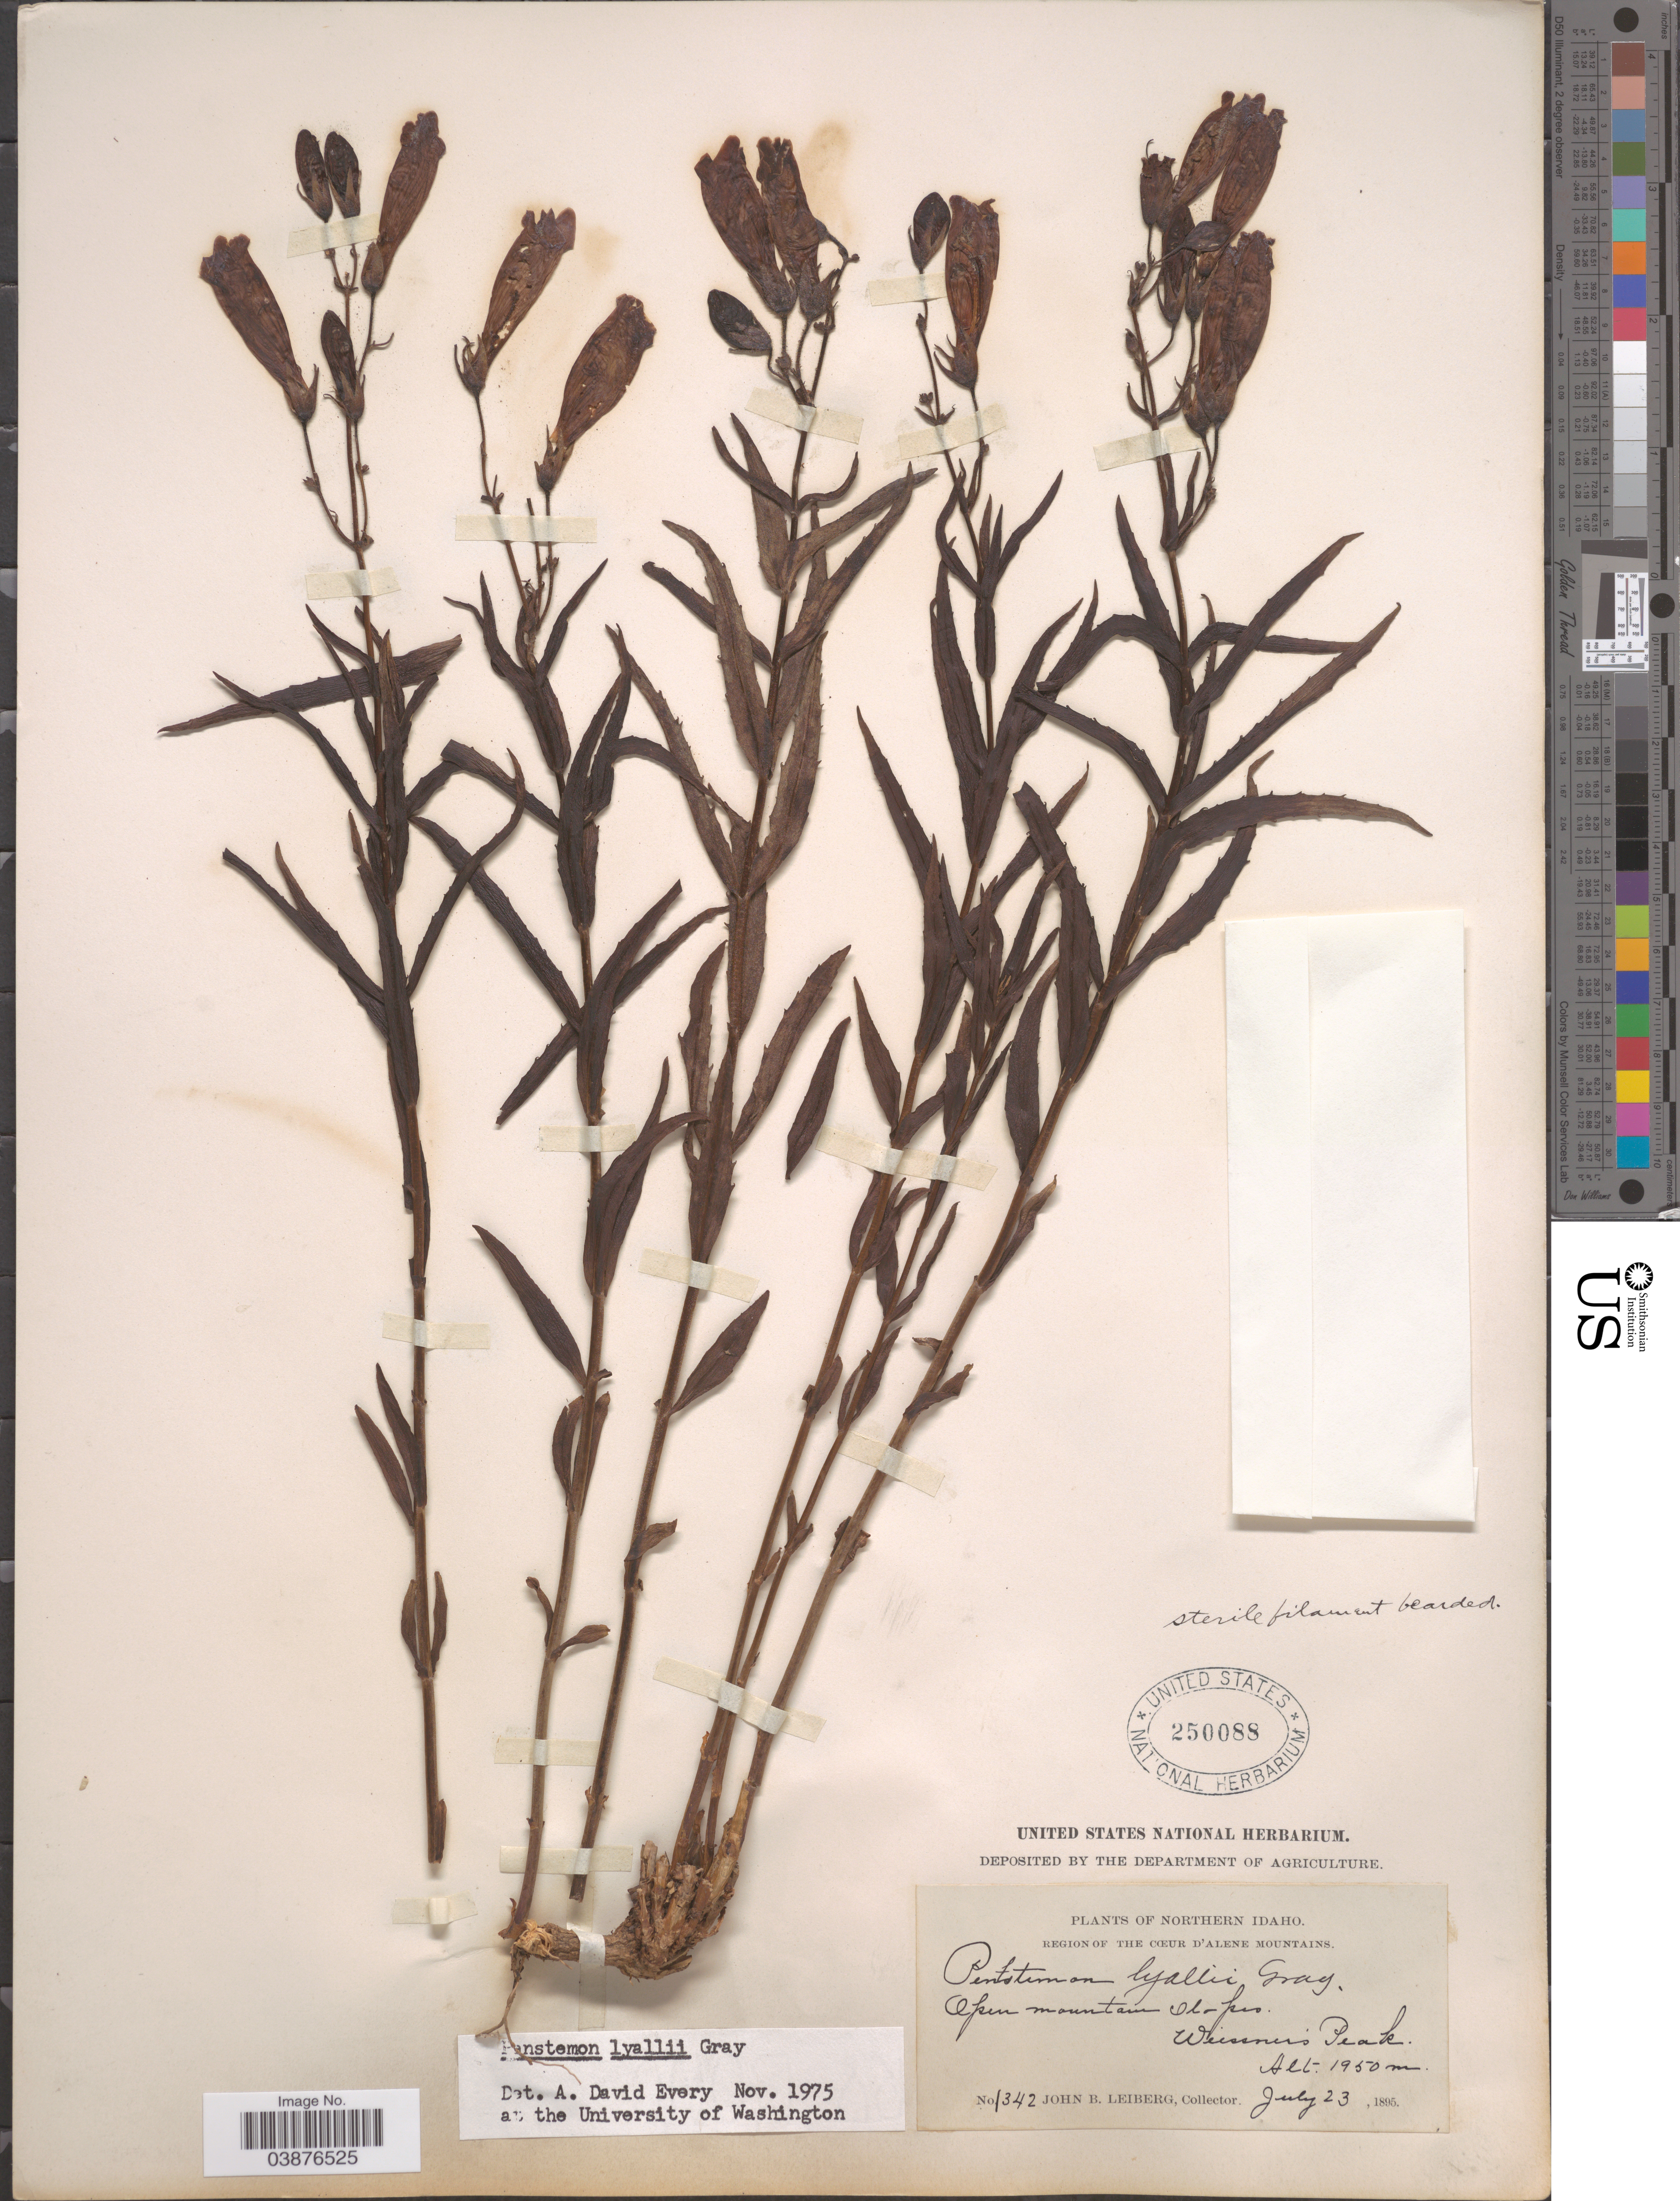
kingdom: Plantae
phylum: Tracheophyta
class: Magnoliopsida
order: Lamiales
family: Plantaginaceae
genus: Penstemon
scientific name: Penstemon lyallii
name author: (A. Gray) A. Gray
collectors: J. B. Leiberg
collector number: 1342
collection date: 1895-07-23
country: United States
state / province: Idaho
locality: Northern Idaho. Region of the Cœur D'Alene Mountains. Wiessners Peak.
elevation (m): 1950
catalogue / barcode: US 250088